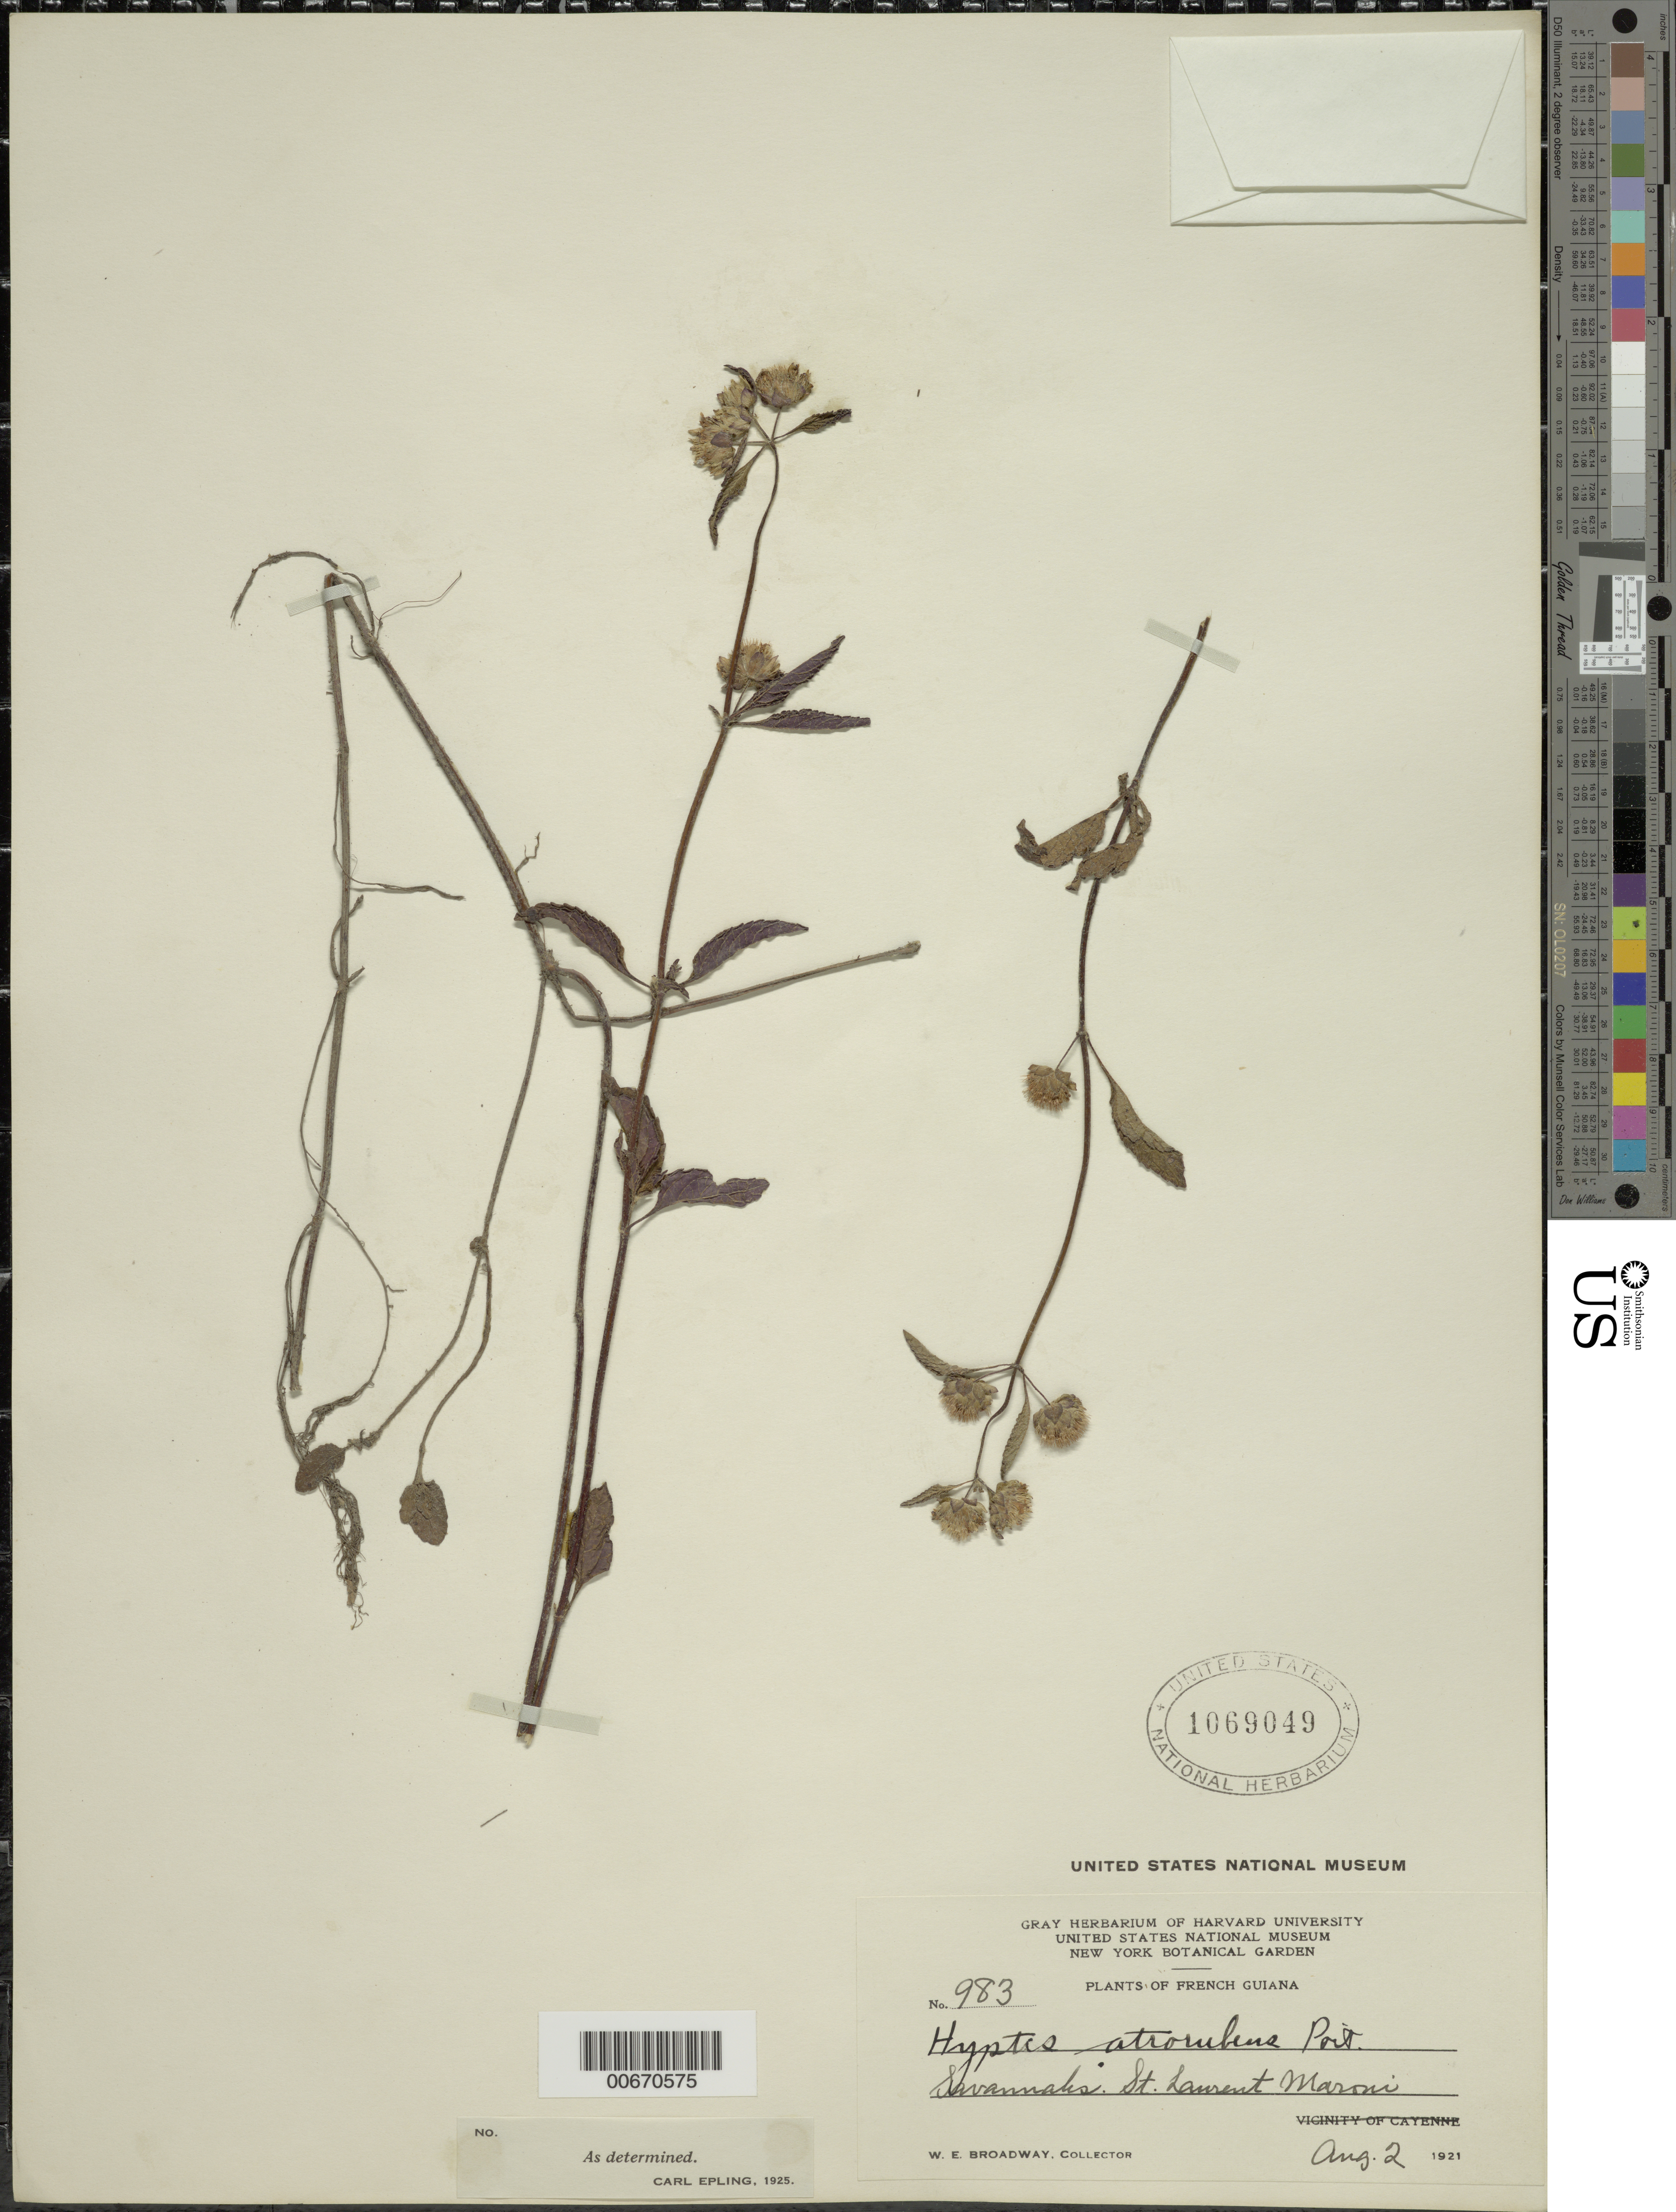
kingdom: Plantae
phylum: Tracheophyta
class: Magnoliopsida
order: Lamiales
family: Lamiaceae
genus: Hyptis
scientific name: Hyptis atrorubens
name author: Poit.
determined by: Epling, C. C.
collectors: W. E. Broadway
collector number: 983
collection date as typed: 2-Aug-21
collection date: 1921-08-02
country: French Guiana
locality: St. Laurent du Maroni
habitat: Savanna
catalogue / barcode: US 1069049